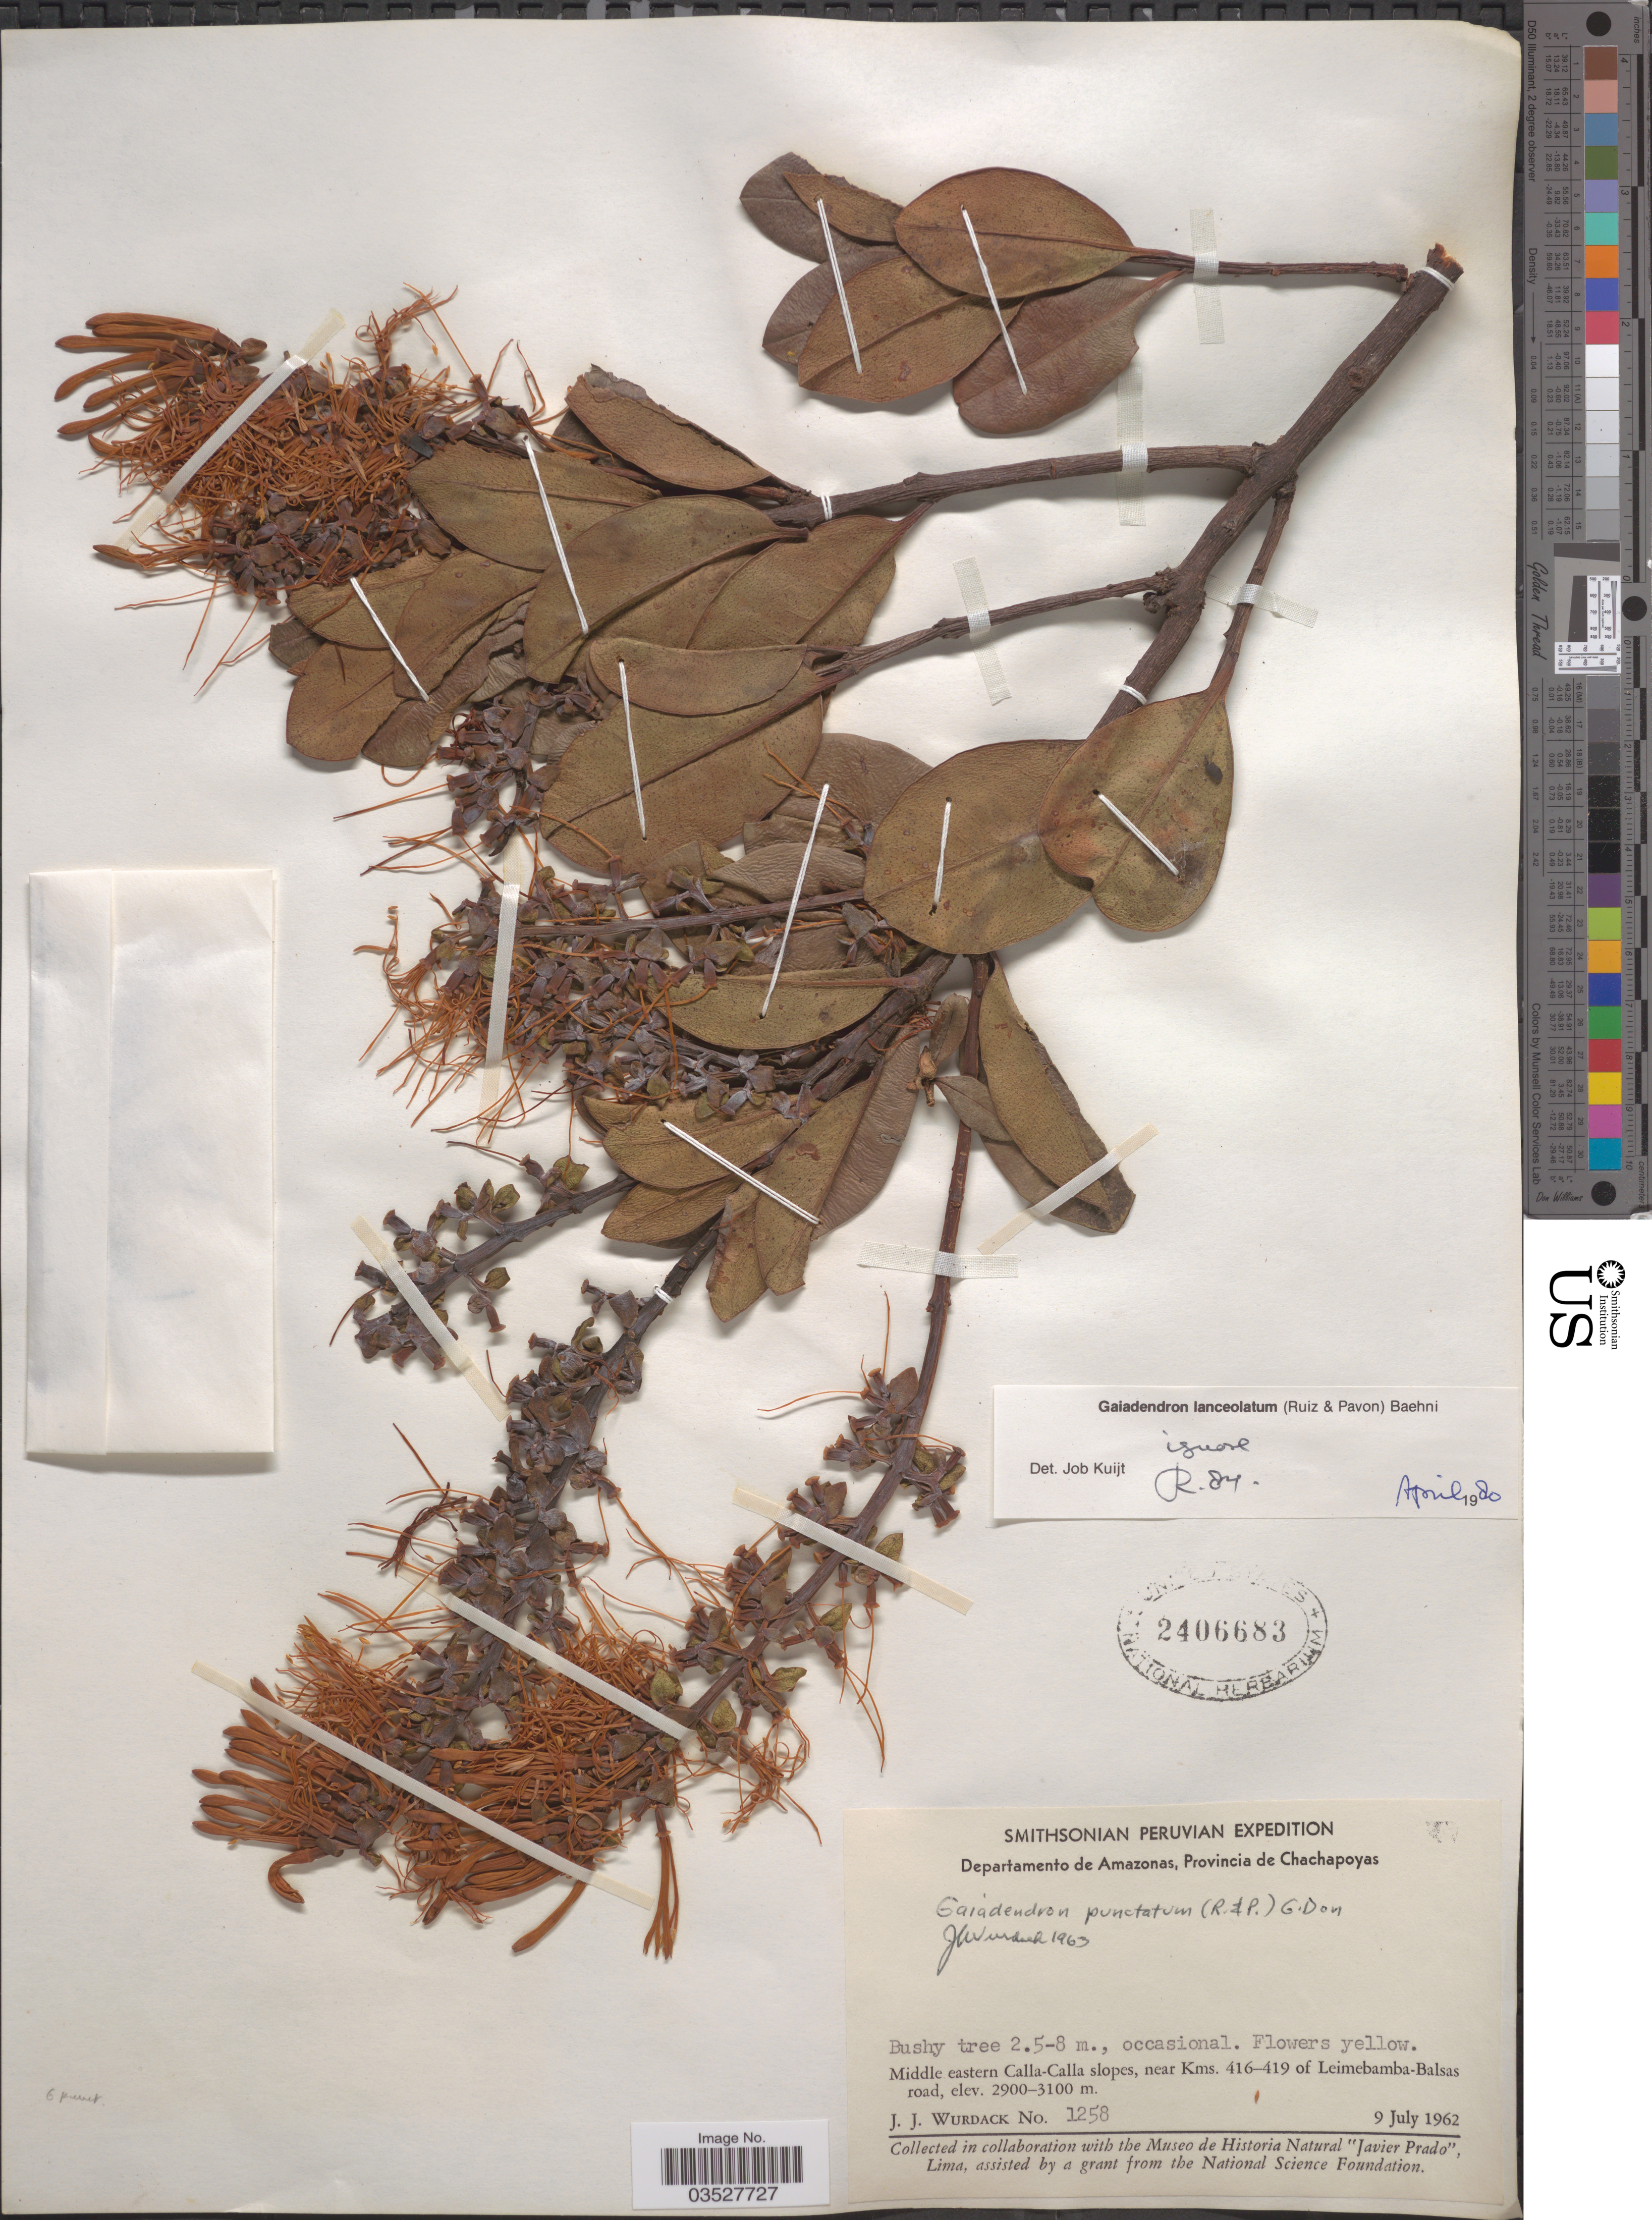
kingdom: Plantae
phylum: Tracheophyta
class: Magnoliopsida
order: Santalales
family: Loranthaceae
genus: Gaiadendron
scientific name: Gaiadendron punctatum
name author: (Ruiz & Pav.) G. Don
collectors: J. J. Wurdack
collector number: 1258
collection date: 1962-07-09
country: Peru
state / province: Amazonas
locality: Departamento de Amazonas, Provincia de Chachapoyas. Middle eastern Calla-Calla slopes, near Kms. 416-419 of Leimebamba-Balsas road.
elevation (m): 2900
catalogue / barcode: US 2406683